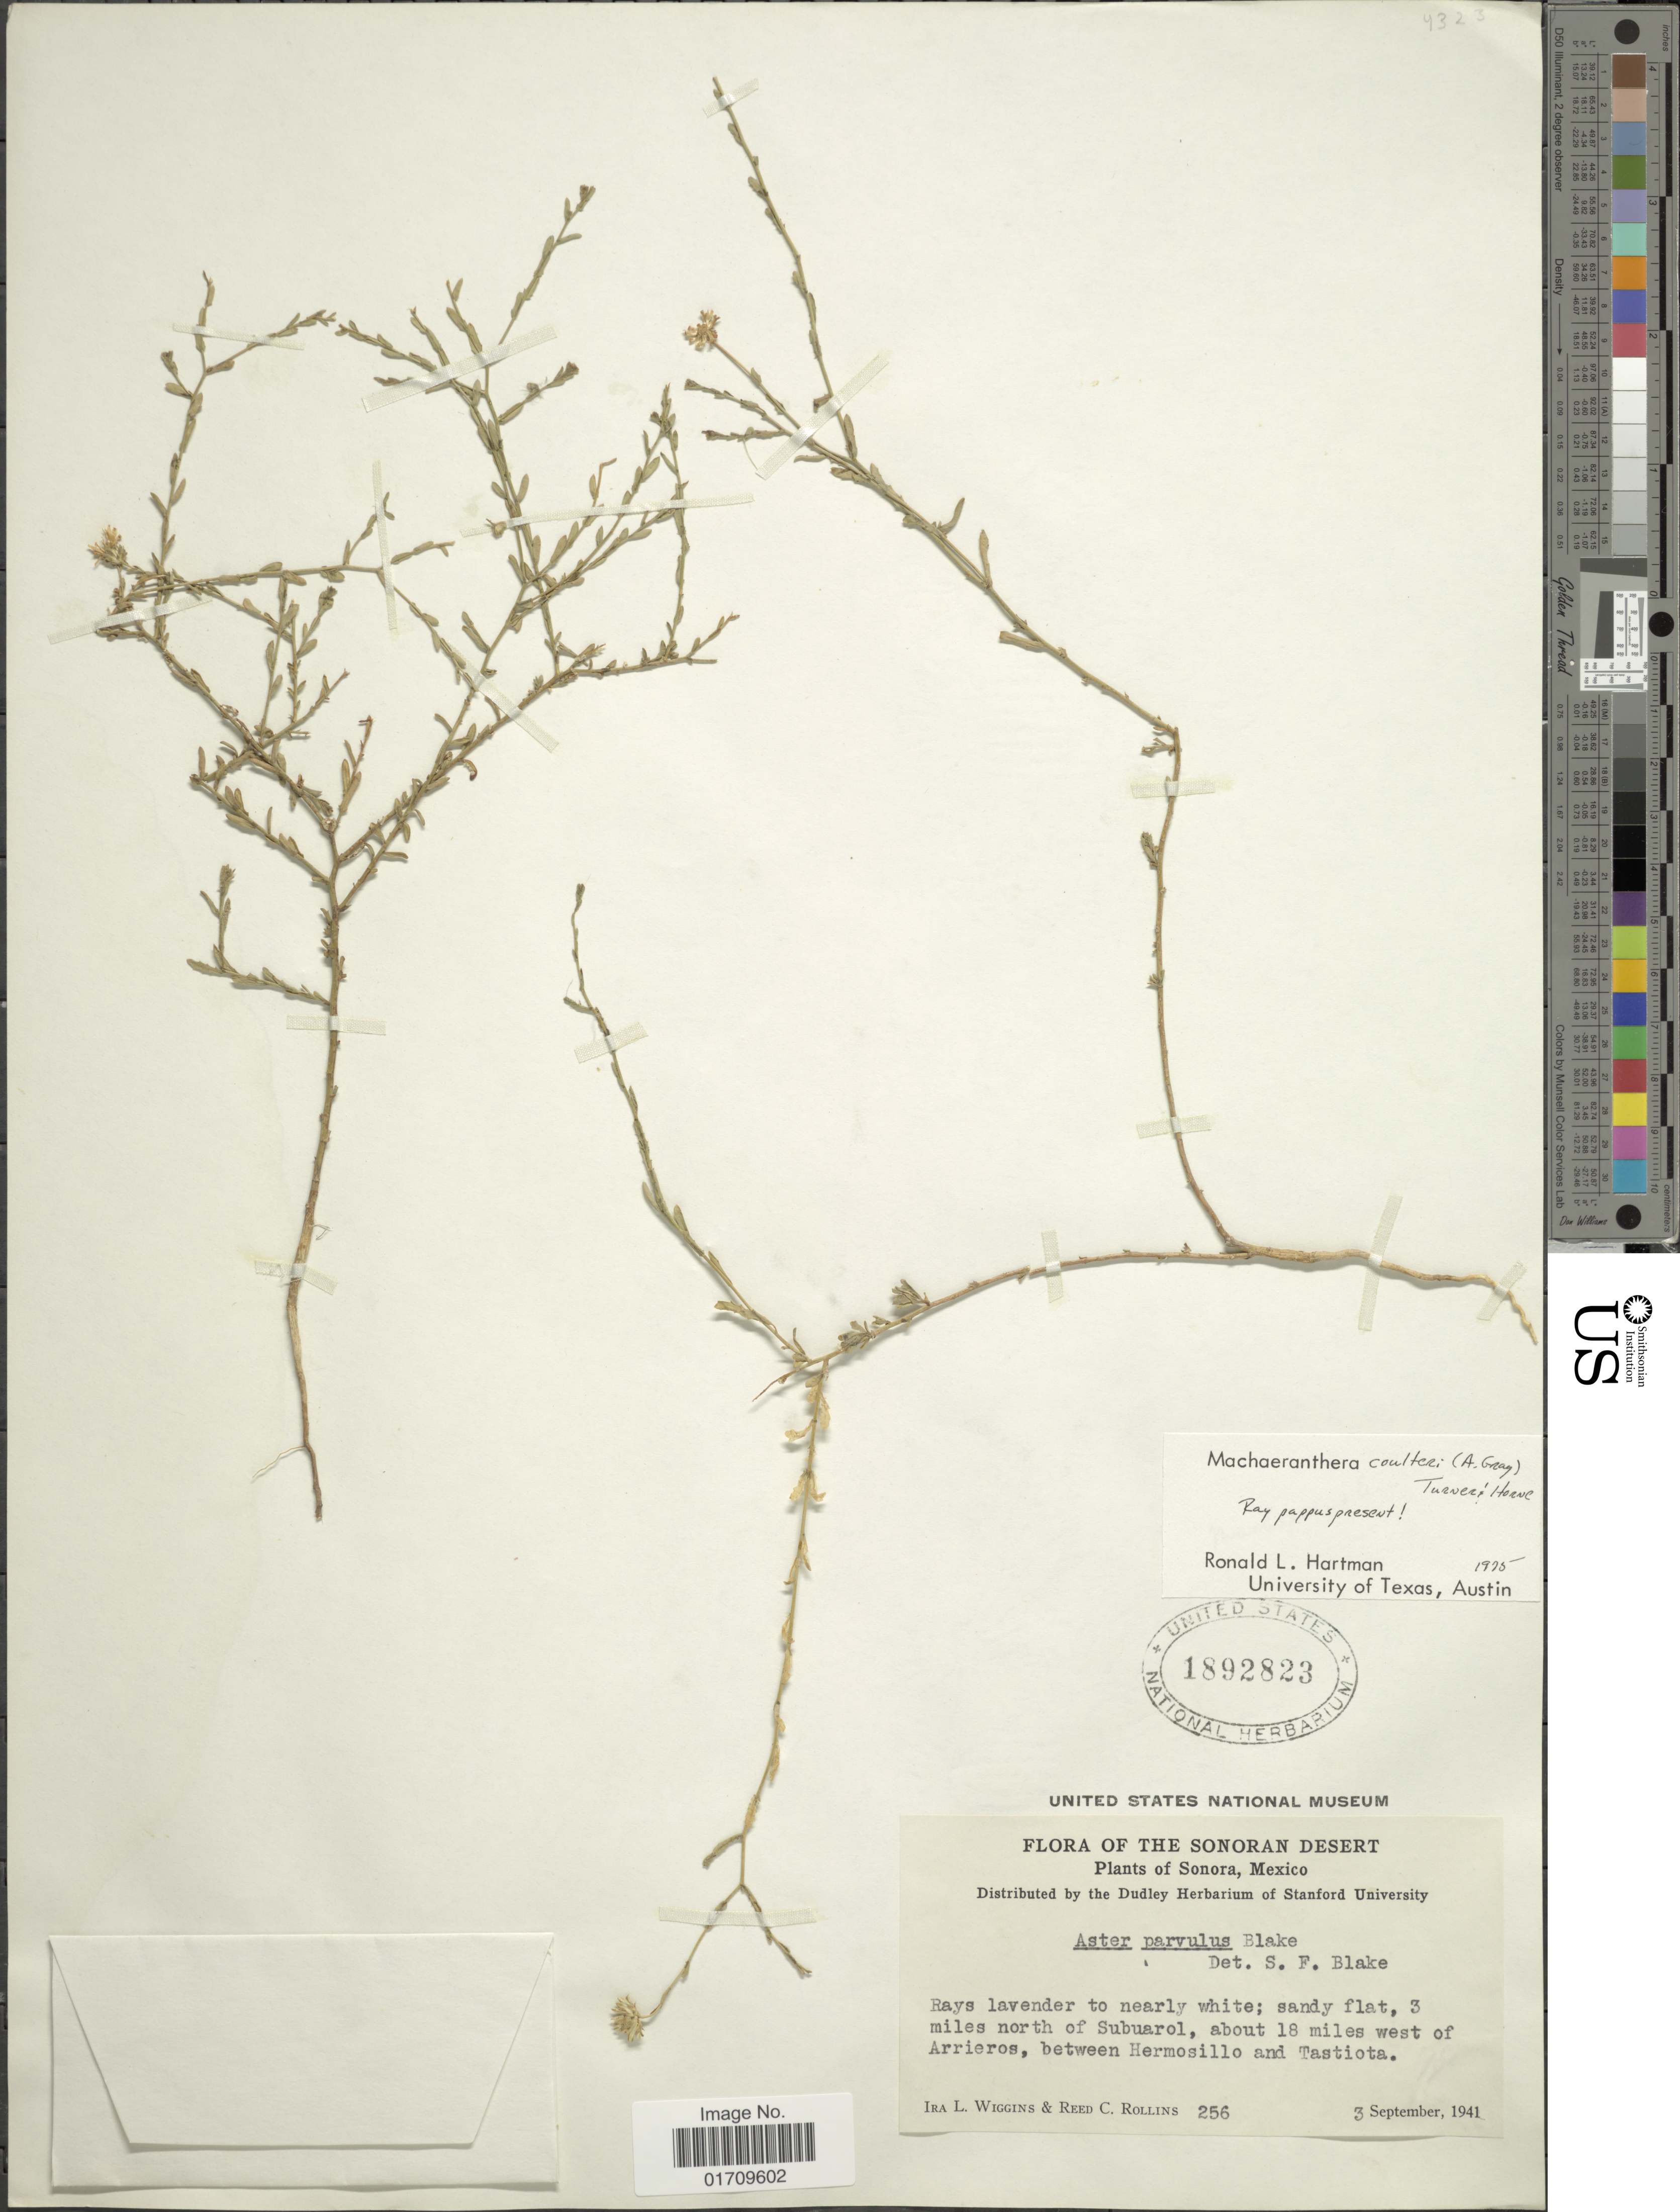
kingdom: Plantae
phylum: Tracheophyta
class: Magnoliopsida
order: Asterales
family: Asteraceae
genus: Machaeranthera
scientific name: Machaeranthera coulteri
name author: (A. Gray) B.L. Turner & D.B. Horne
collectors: I. L. Wiggins & R. C. Rollins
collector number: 256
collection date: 1941-09-03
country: Mexico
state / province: Sonora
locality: Sonoran Desert, 3 miles north of Subuarol, about 18 miles west of Arrieros, between Hermosillo and Tastiota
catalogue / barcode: US 1892823